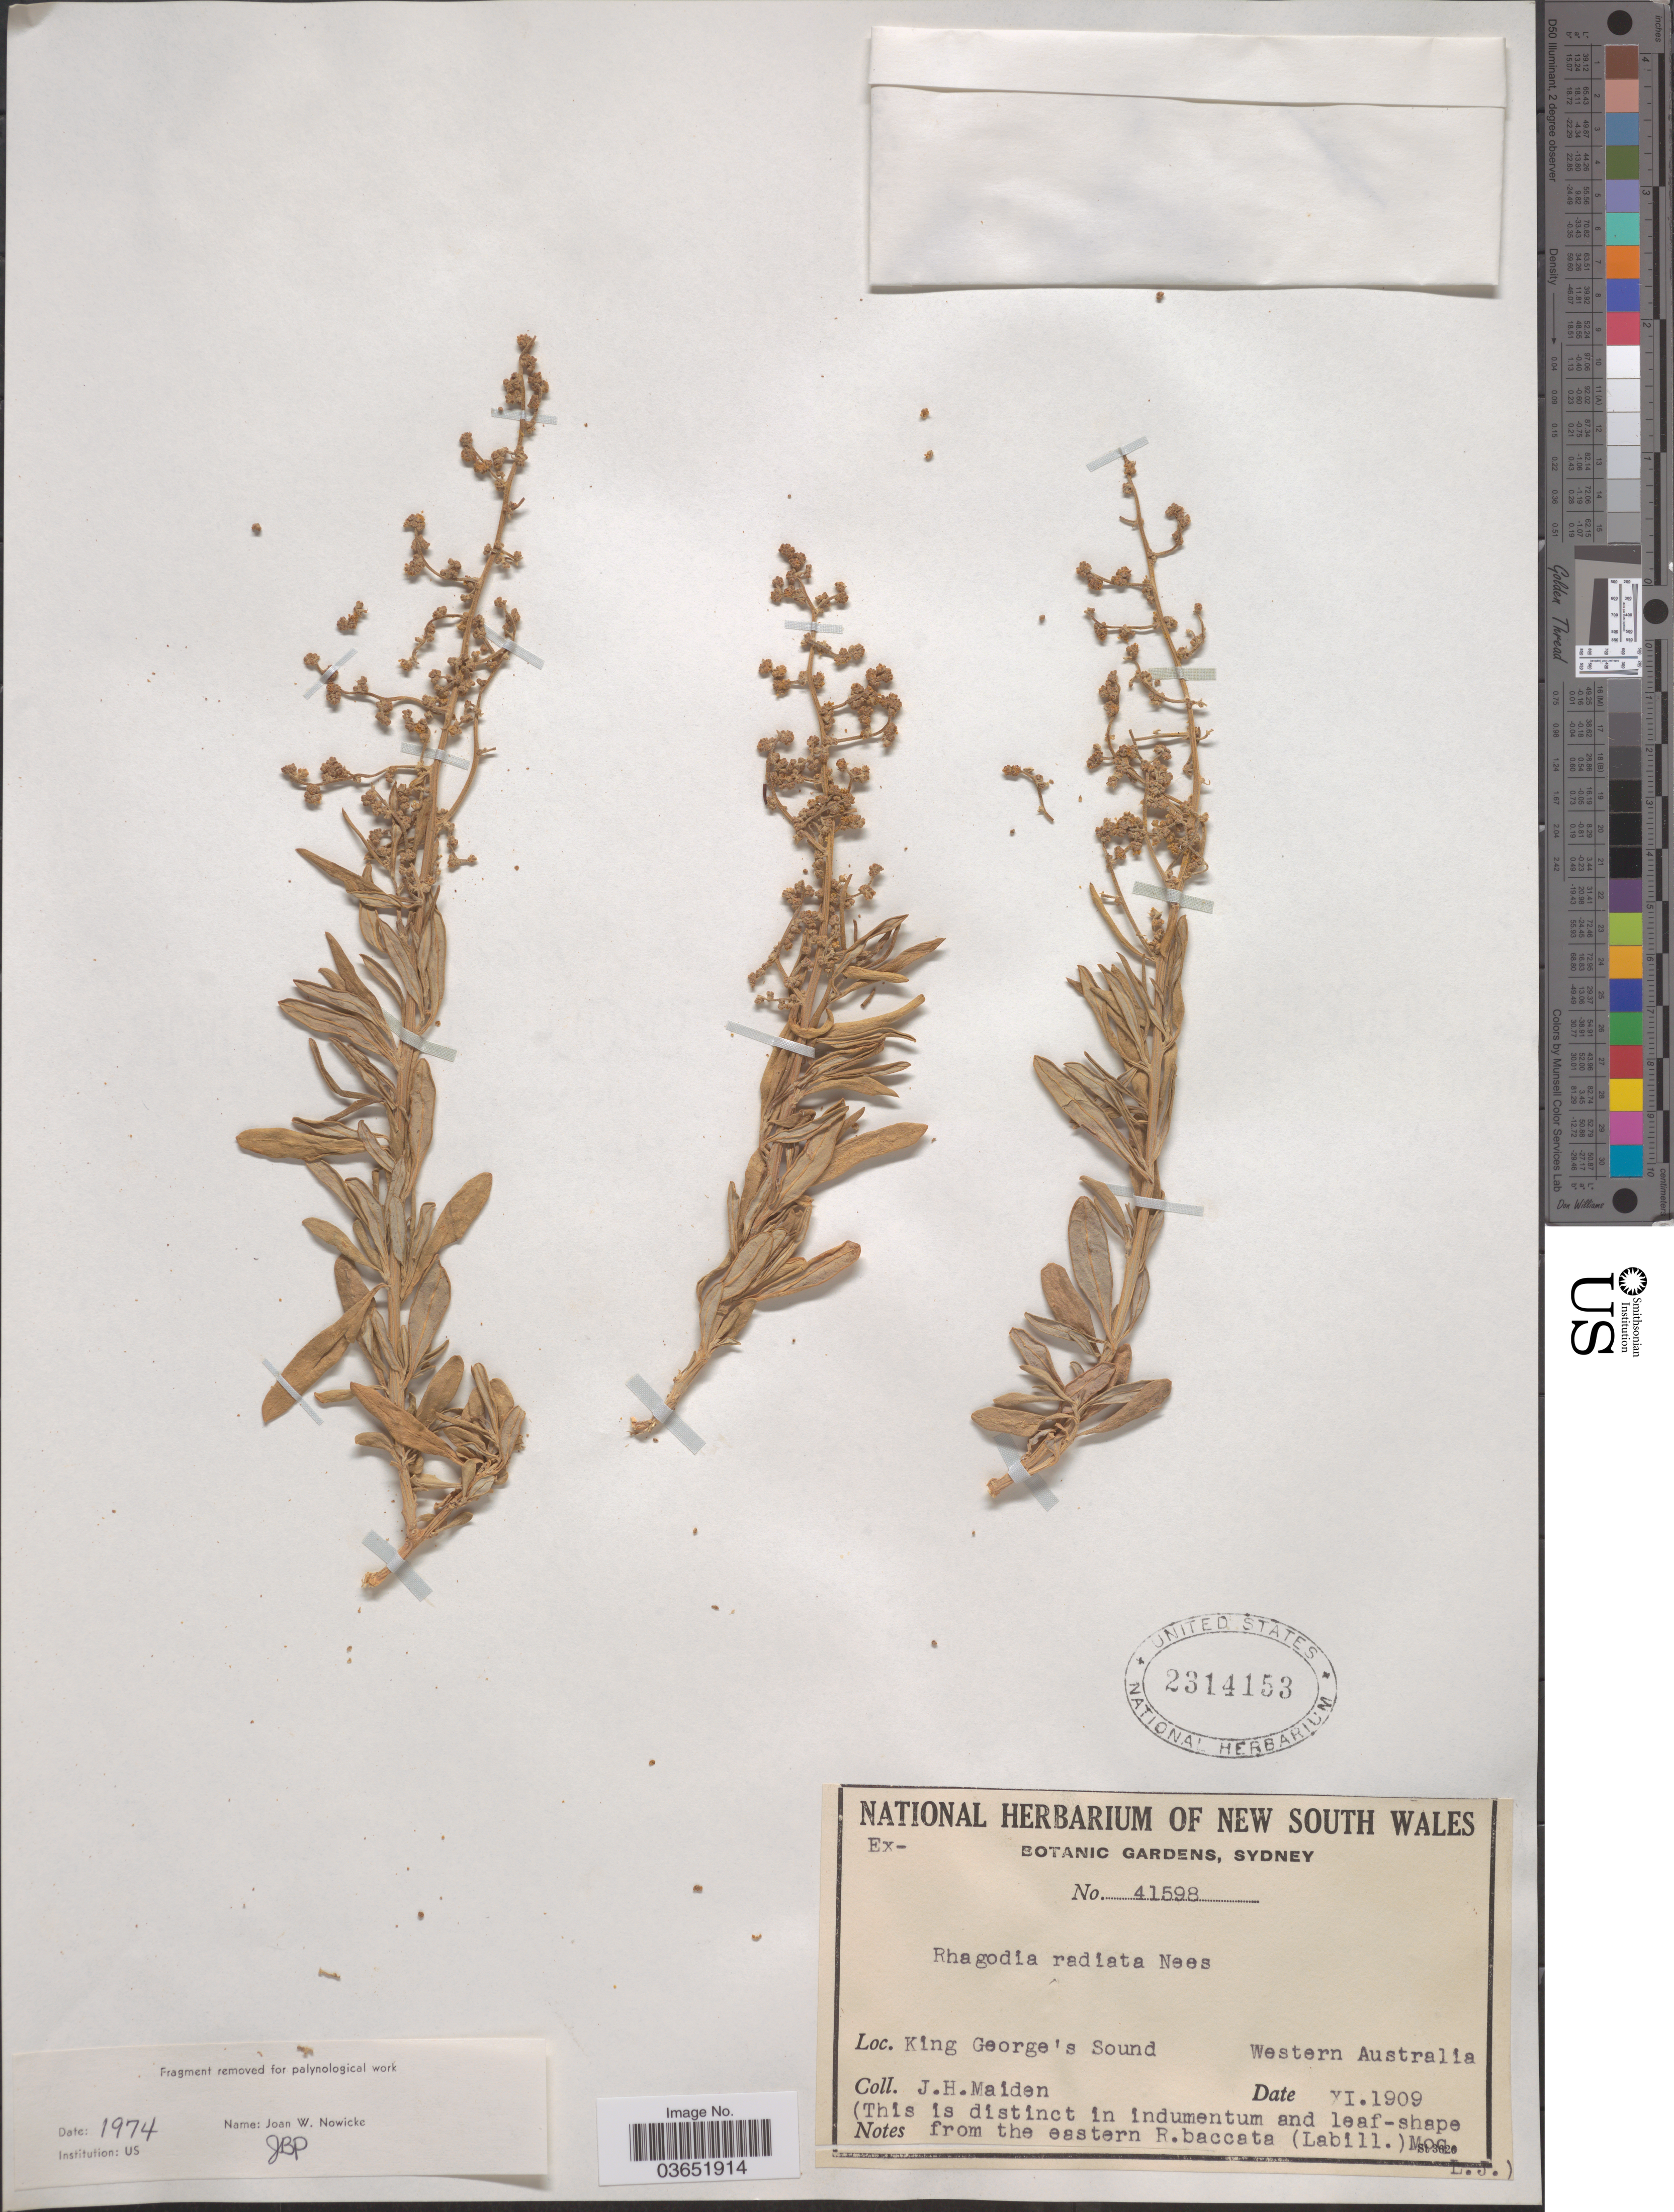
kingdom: Plantae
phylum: Tracheophyta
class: Magnoliopsida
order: Caryophyllales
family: Amaranthaceae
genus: Rhagodia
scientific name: Rhagodia radiata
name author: Nees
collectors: J. Maiden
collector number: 41598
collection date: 1909-11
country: Australia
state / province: Western Australia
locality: King George's Sound.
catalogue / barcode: US 2314153